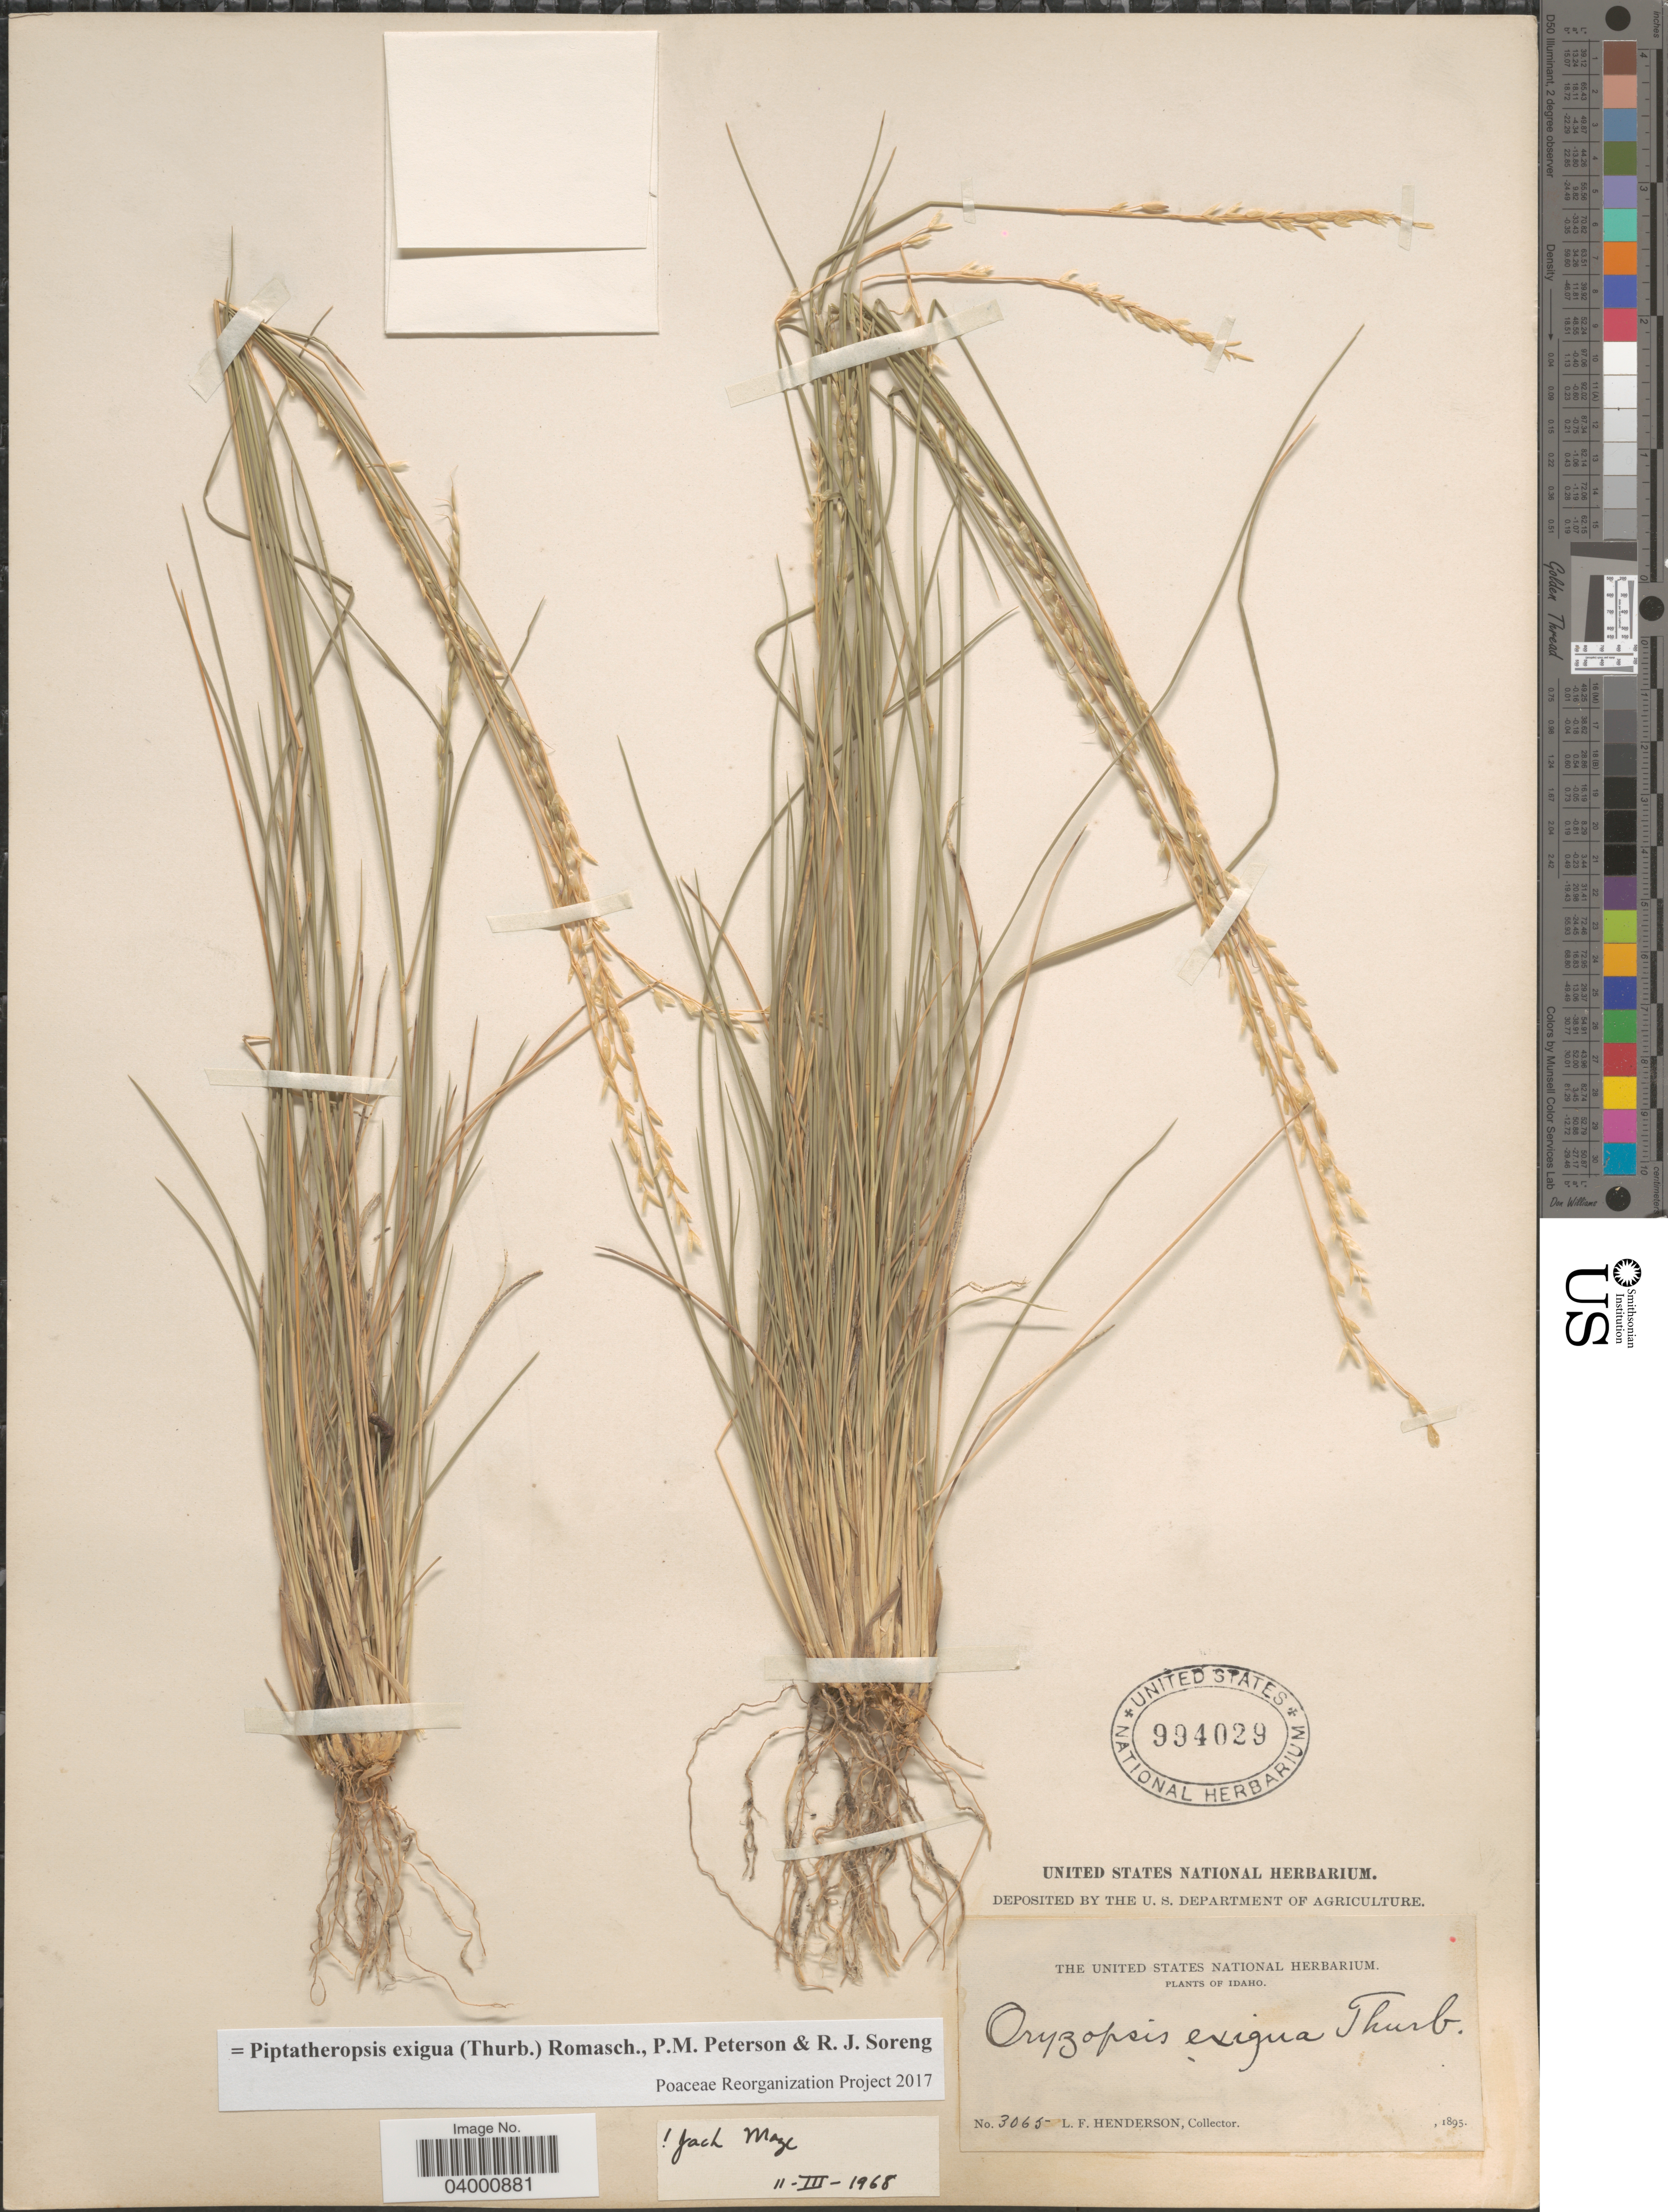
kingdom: Plantae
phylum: Tracheophyta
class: Liliopsida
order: Poales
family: Poaceae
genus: Piptatheropsis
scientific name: Piptatheropsis exigua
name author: (Thurb.) Romasch. et al.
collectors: L. Henderson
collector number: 3065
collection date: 1895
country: United States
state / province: Idaho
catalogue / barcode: US 994029